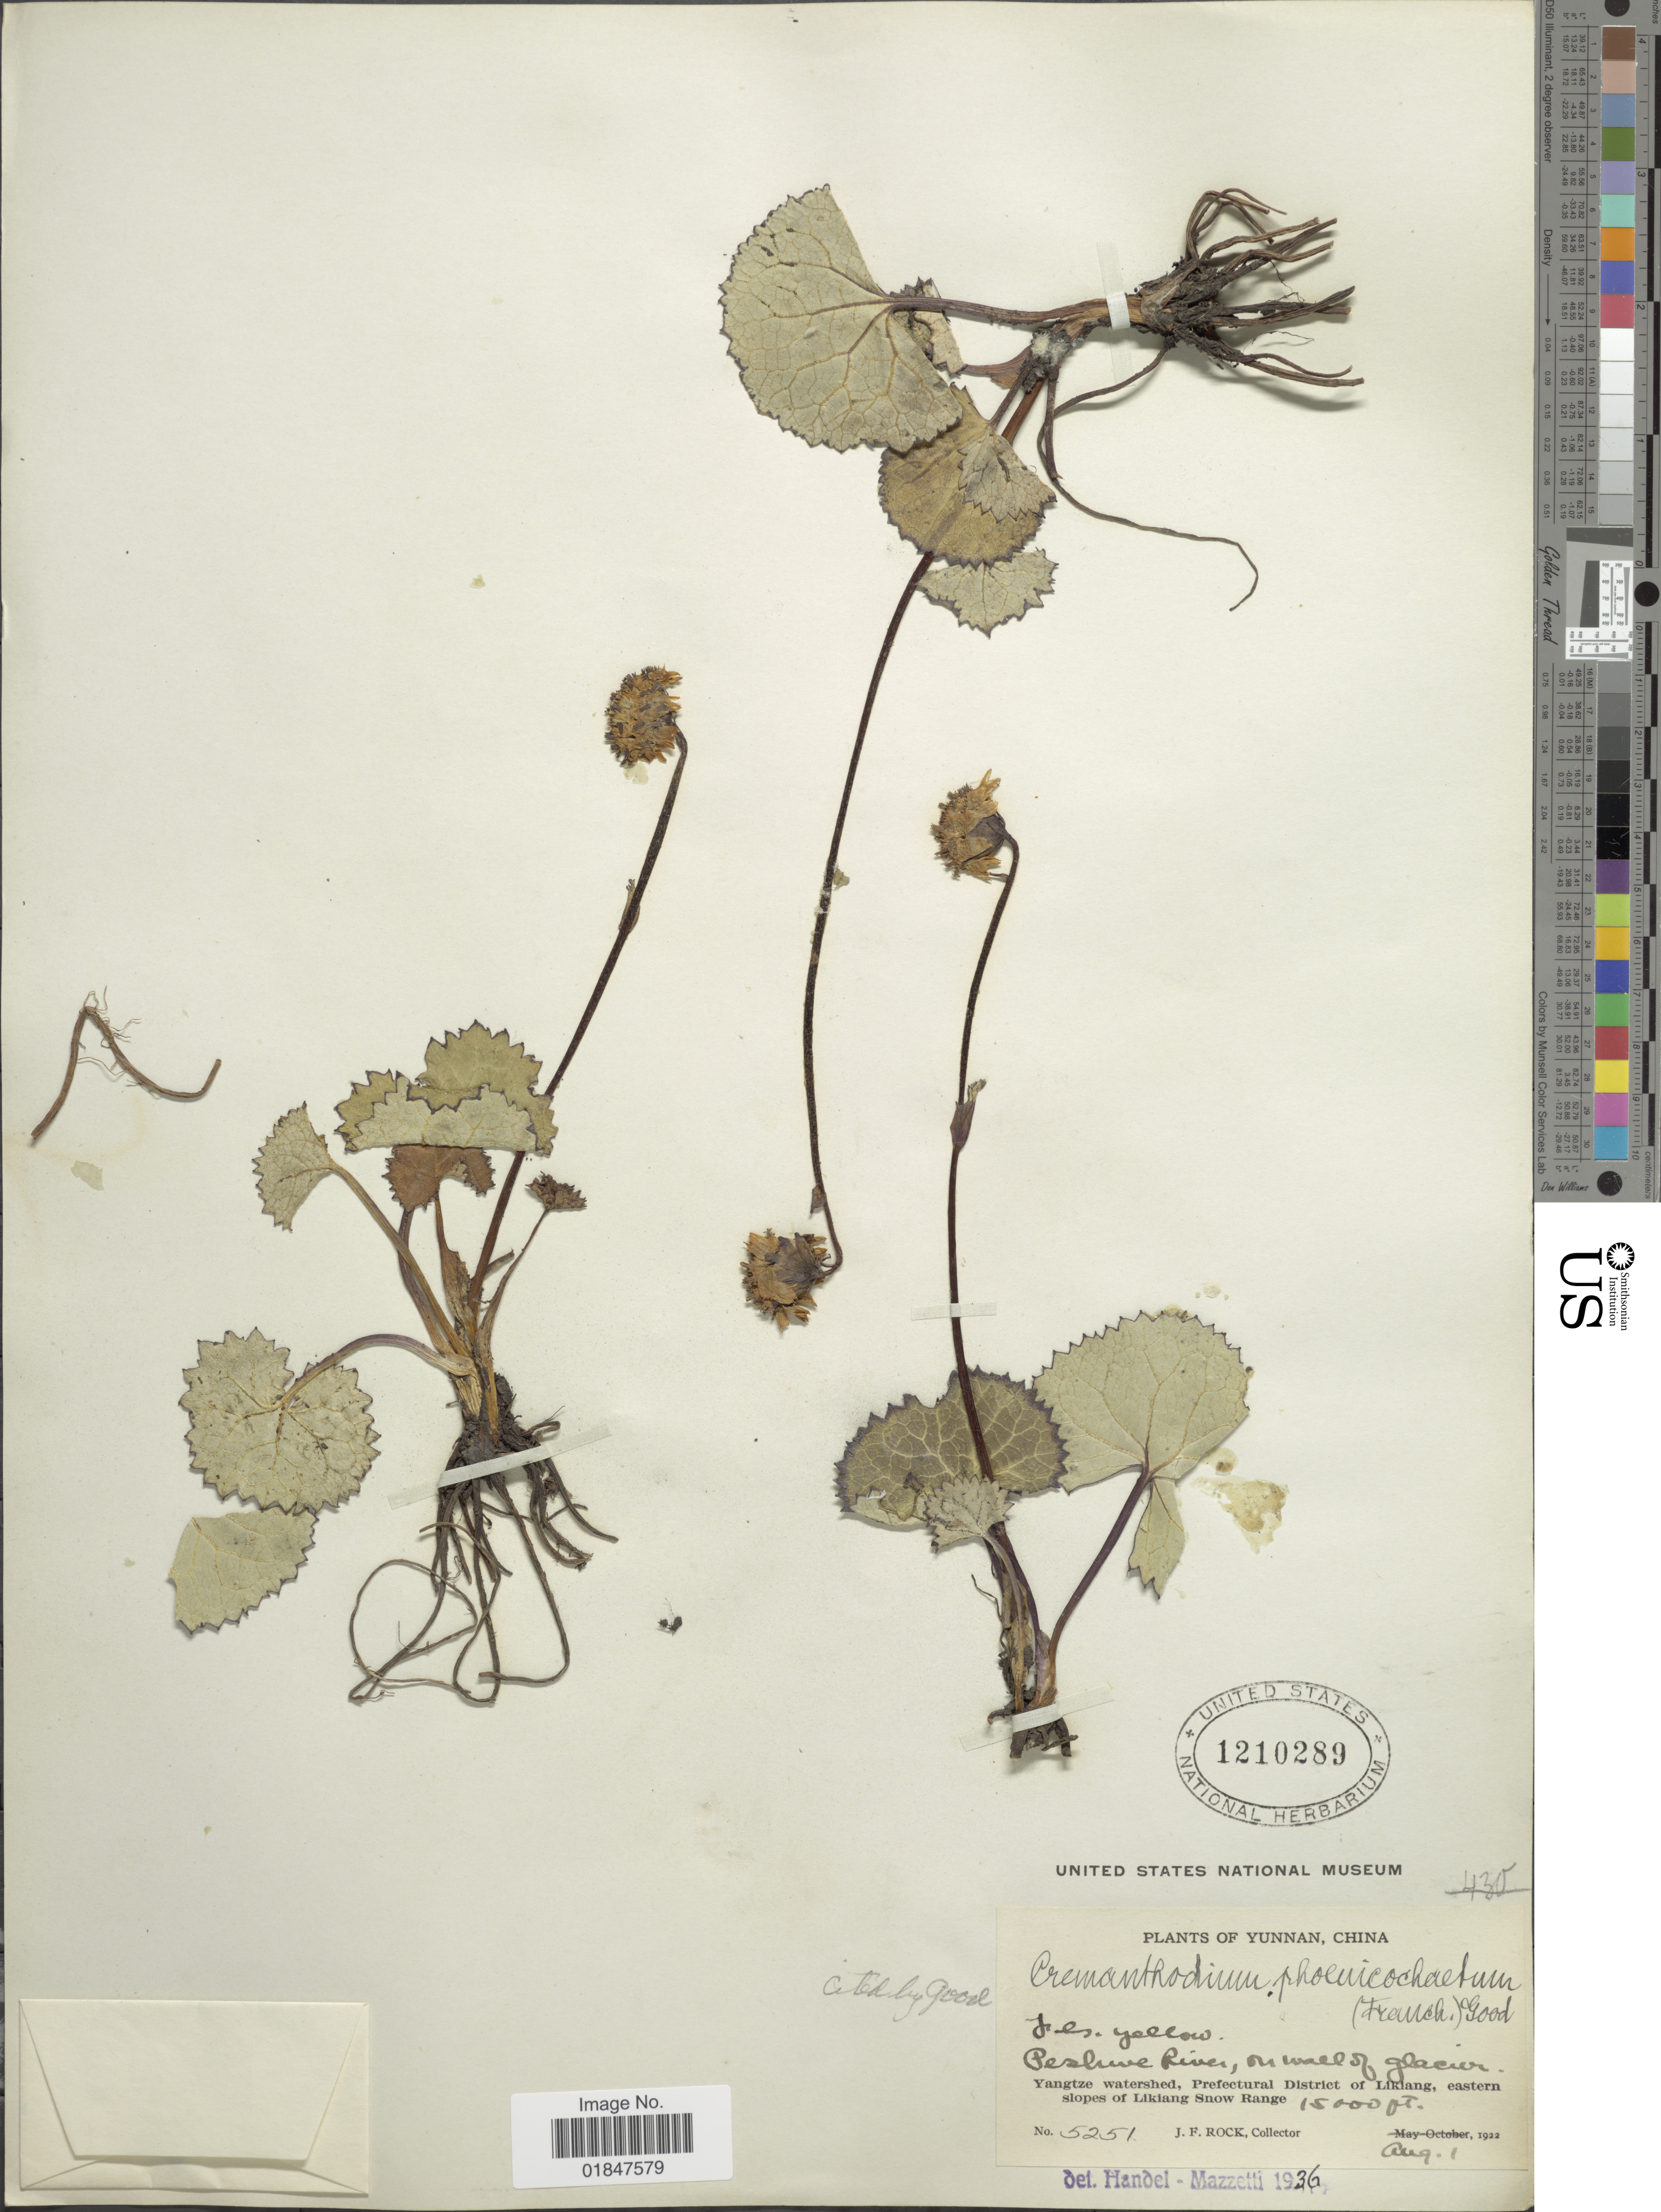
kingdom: Plantae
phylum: Tracheophyta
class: Magnoliopsida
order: Asterales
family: Asteraceae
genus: Ligularia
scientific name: Ligularia phoenicochaeta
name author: (Franch.) S.W. liu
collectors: J. Rock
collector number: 5251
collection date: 1922-08-01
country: China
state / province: Yunnan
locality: Peshwe River, Yangtze watershed, Prefectural District of Likiang, eastern slopes of Likiang Snow Range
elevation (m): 4572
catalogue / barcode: US 1210289